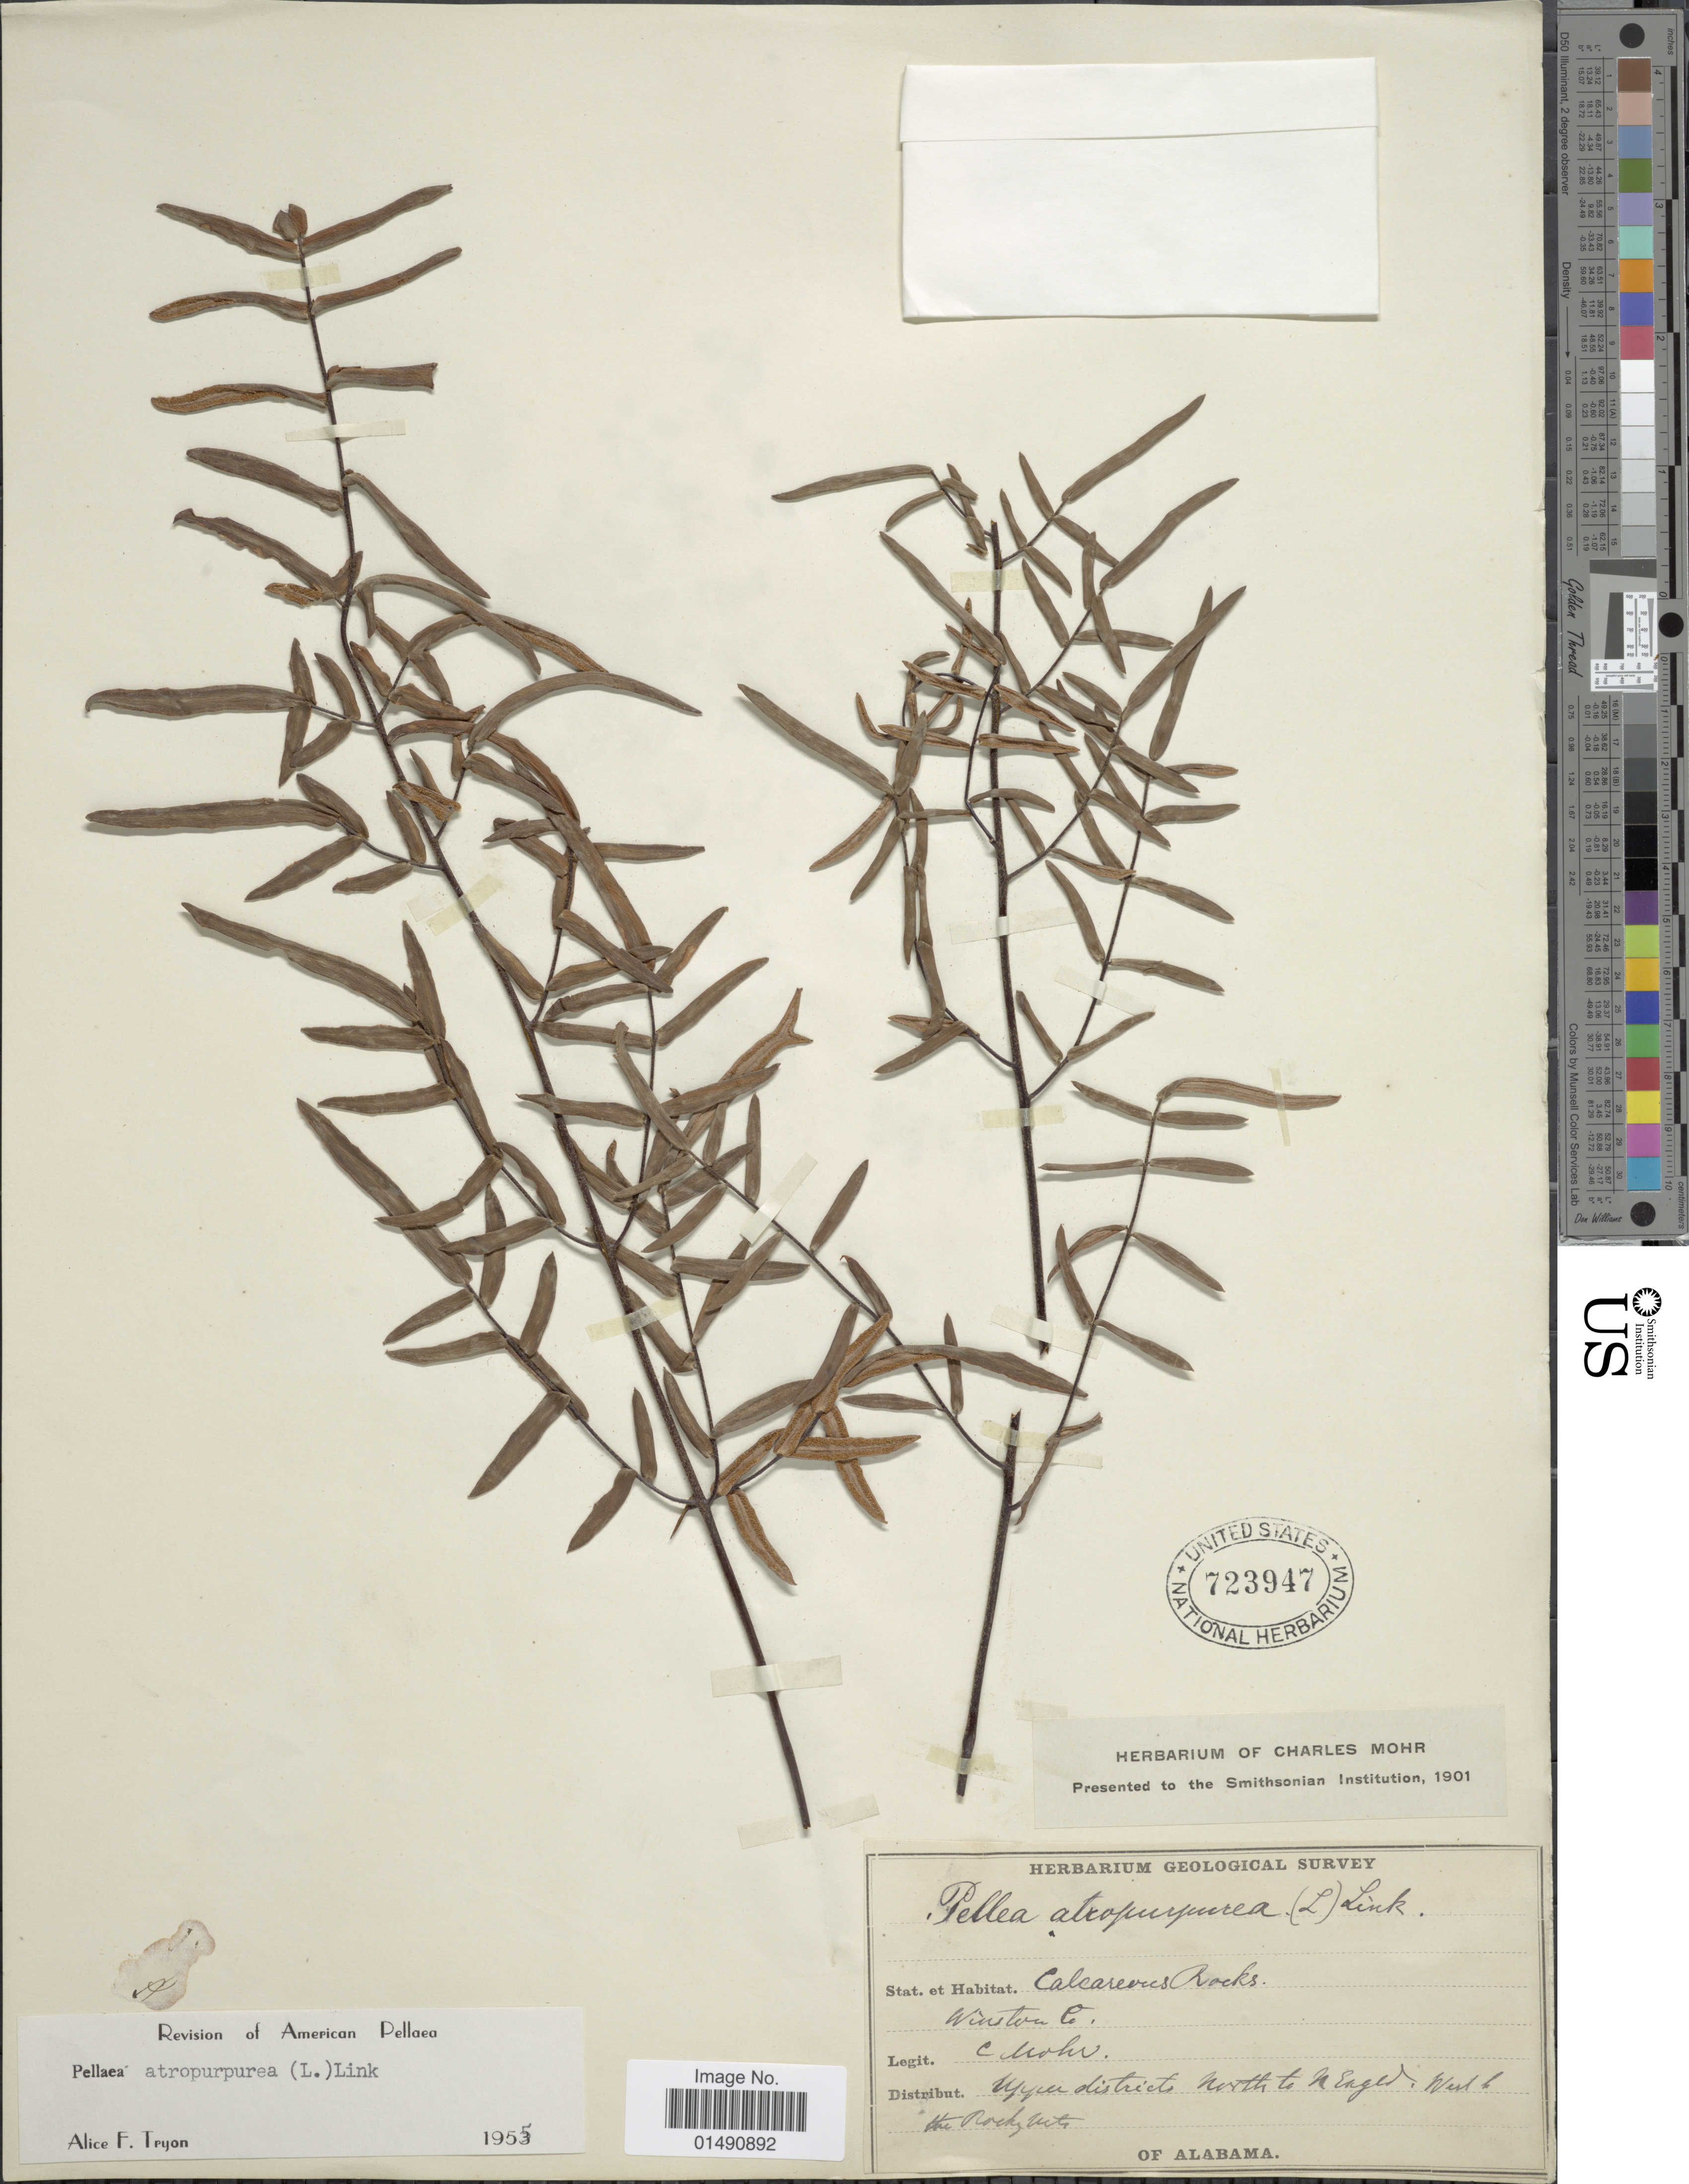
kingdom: Plantae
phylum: Tracheophyta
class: Polypodiopsida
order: Polypodiales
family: Pteridaceae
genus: Pellaea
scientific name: Pellaea atropurpurea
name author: (L.) Link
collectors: Mohr, C. T. (herbarium)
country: United States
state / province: Alabama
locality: Winston Co,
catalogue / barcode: US 723947